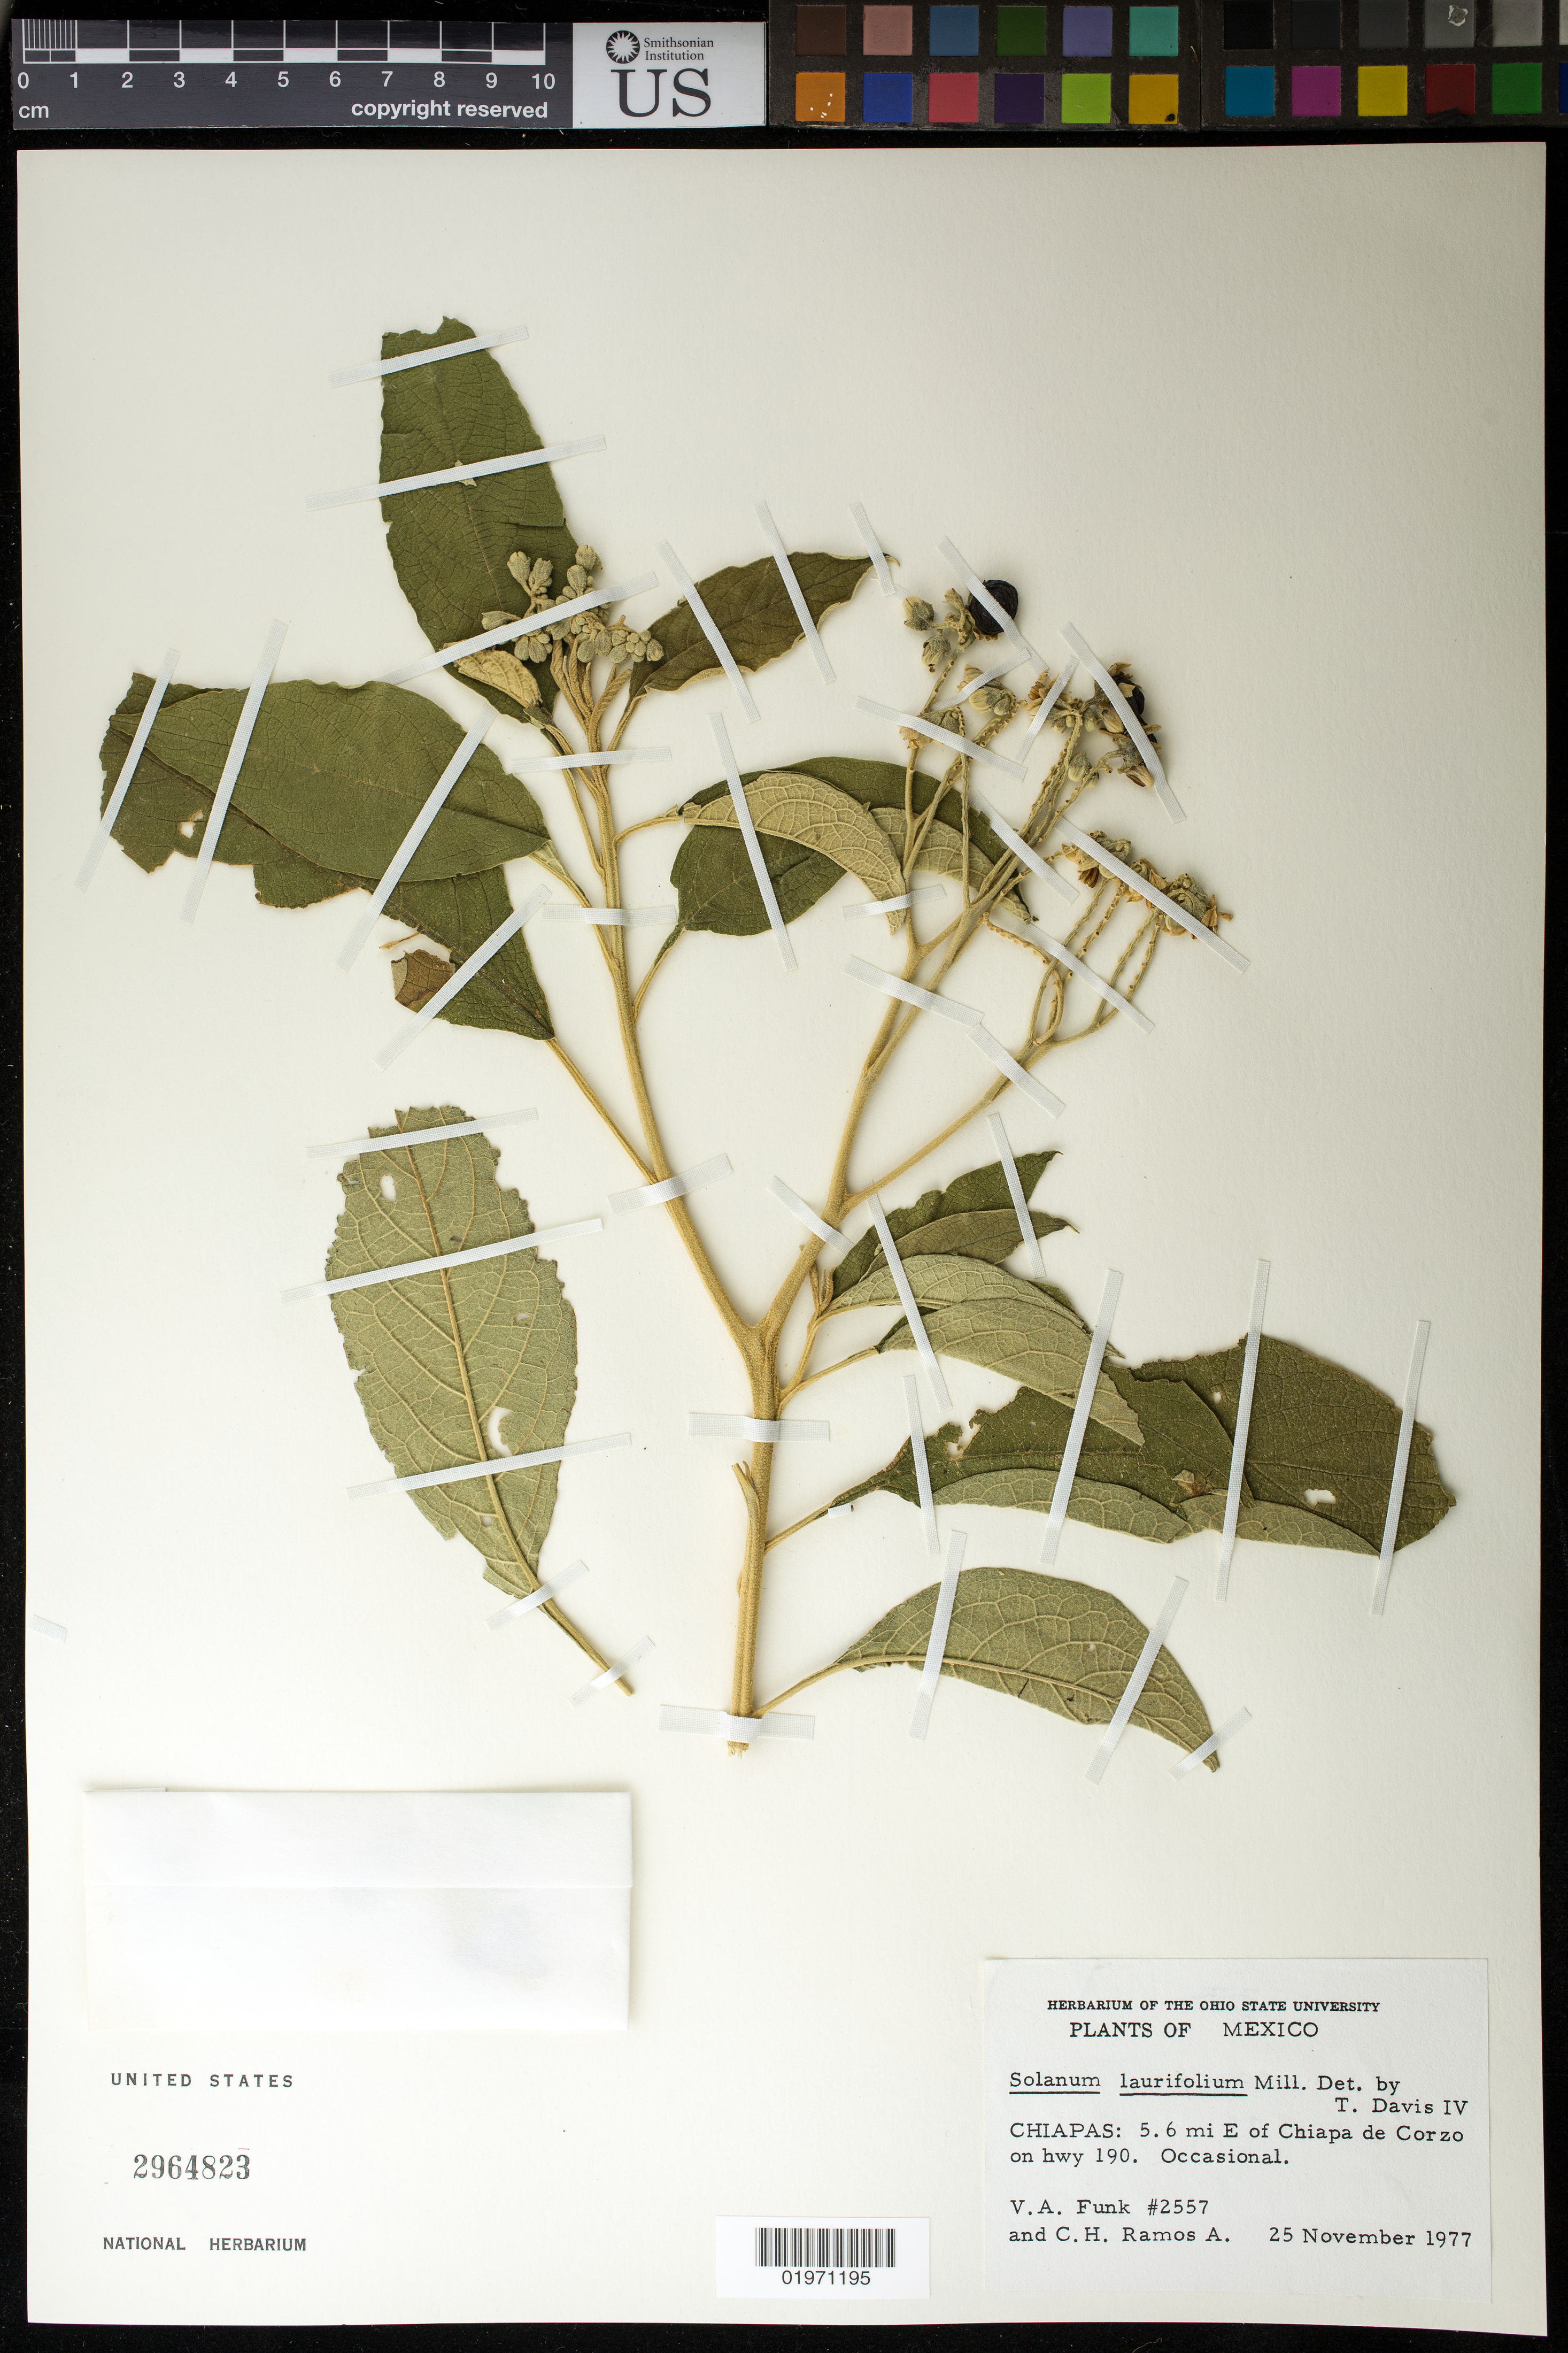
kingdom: Plantae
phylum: Tracheophyta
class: Magnoliopsida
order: Solanales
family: Solanaceae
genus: Solanum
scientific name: Solanum laurifolium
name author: L. f.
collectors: V. Funk & C. Ramos A.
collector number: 2557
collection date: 1977-11-25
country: Mexico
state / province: Chiapas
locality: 5.6 mi E of Chiapa de Corzo on Hwy 190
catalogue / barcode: US 2964823